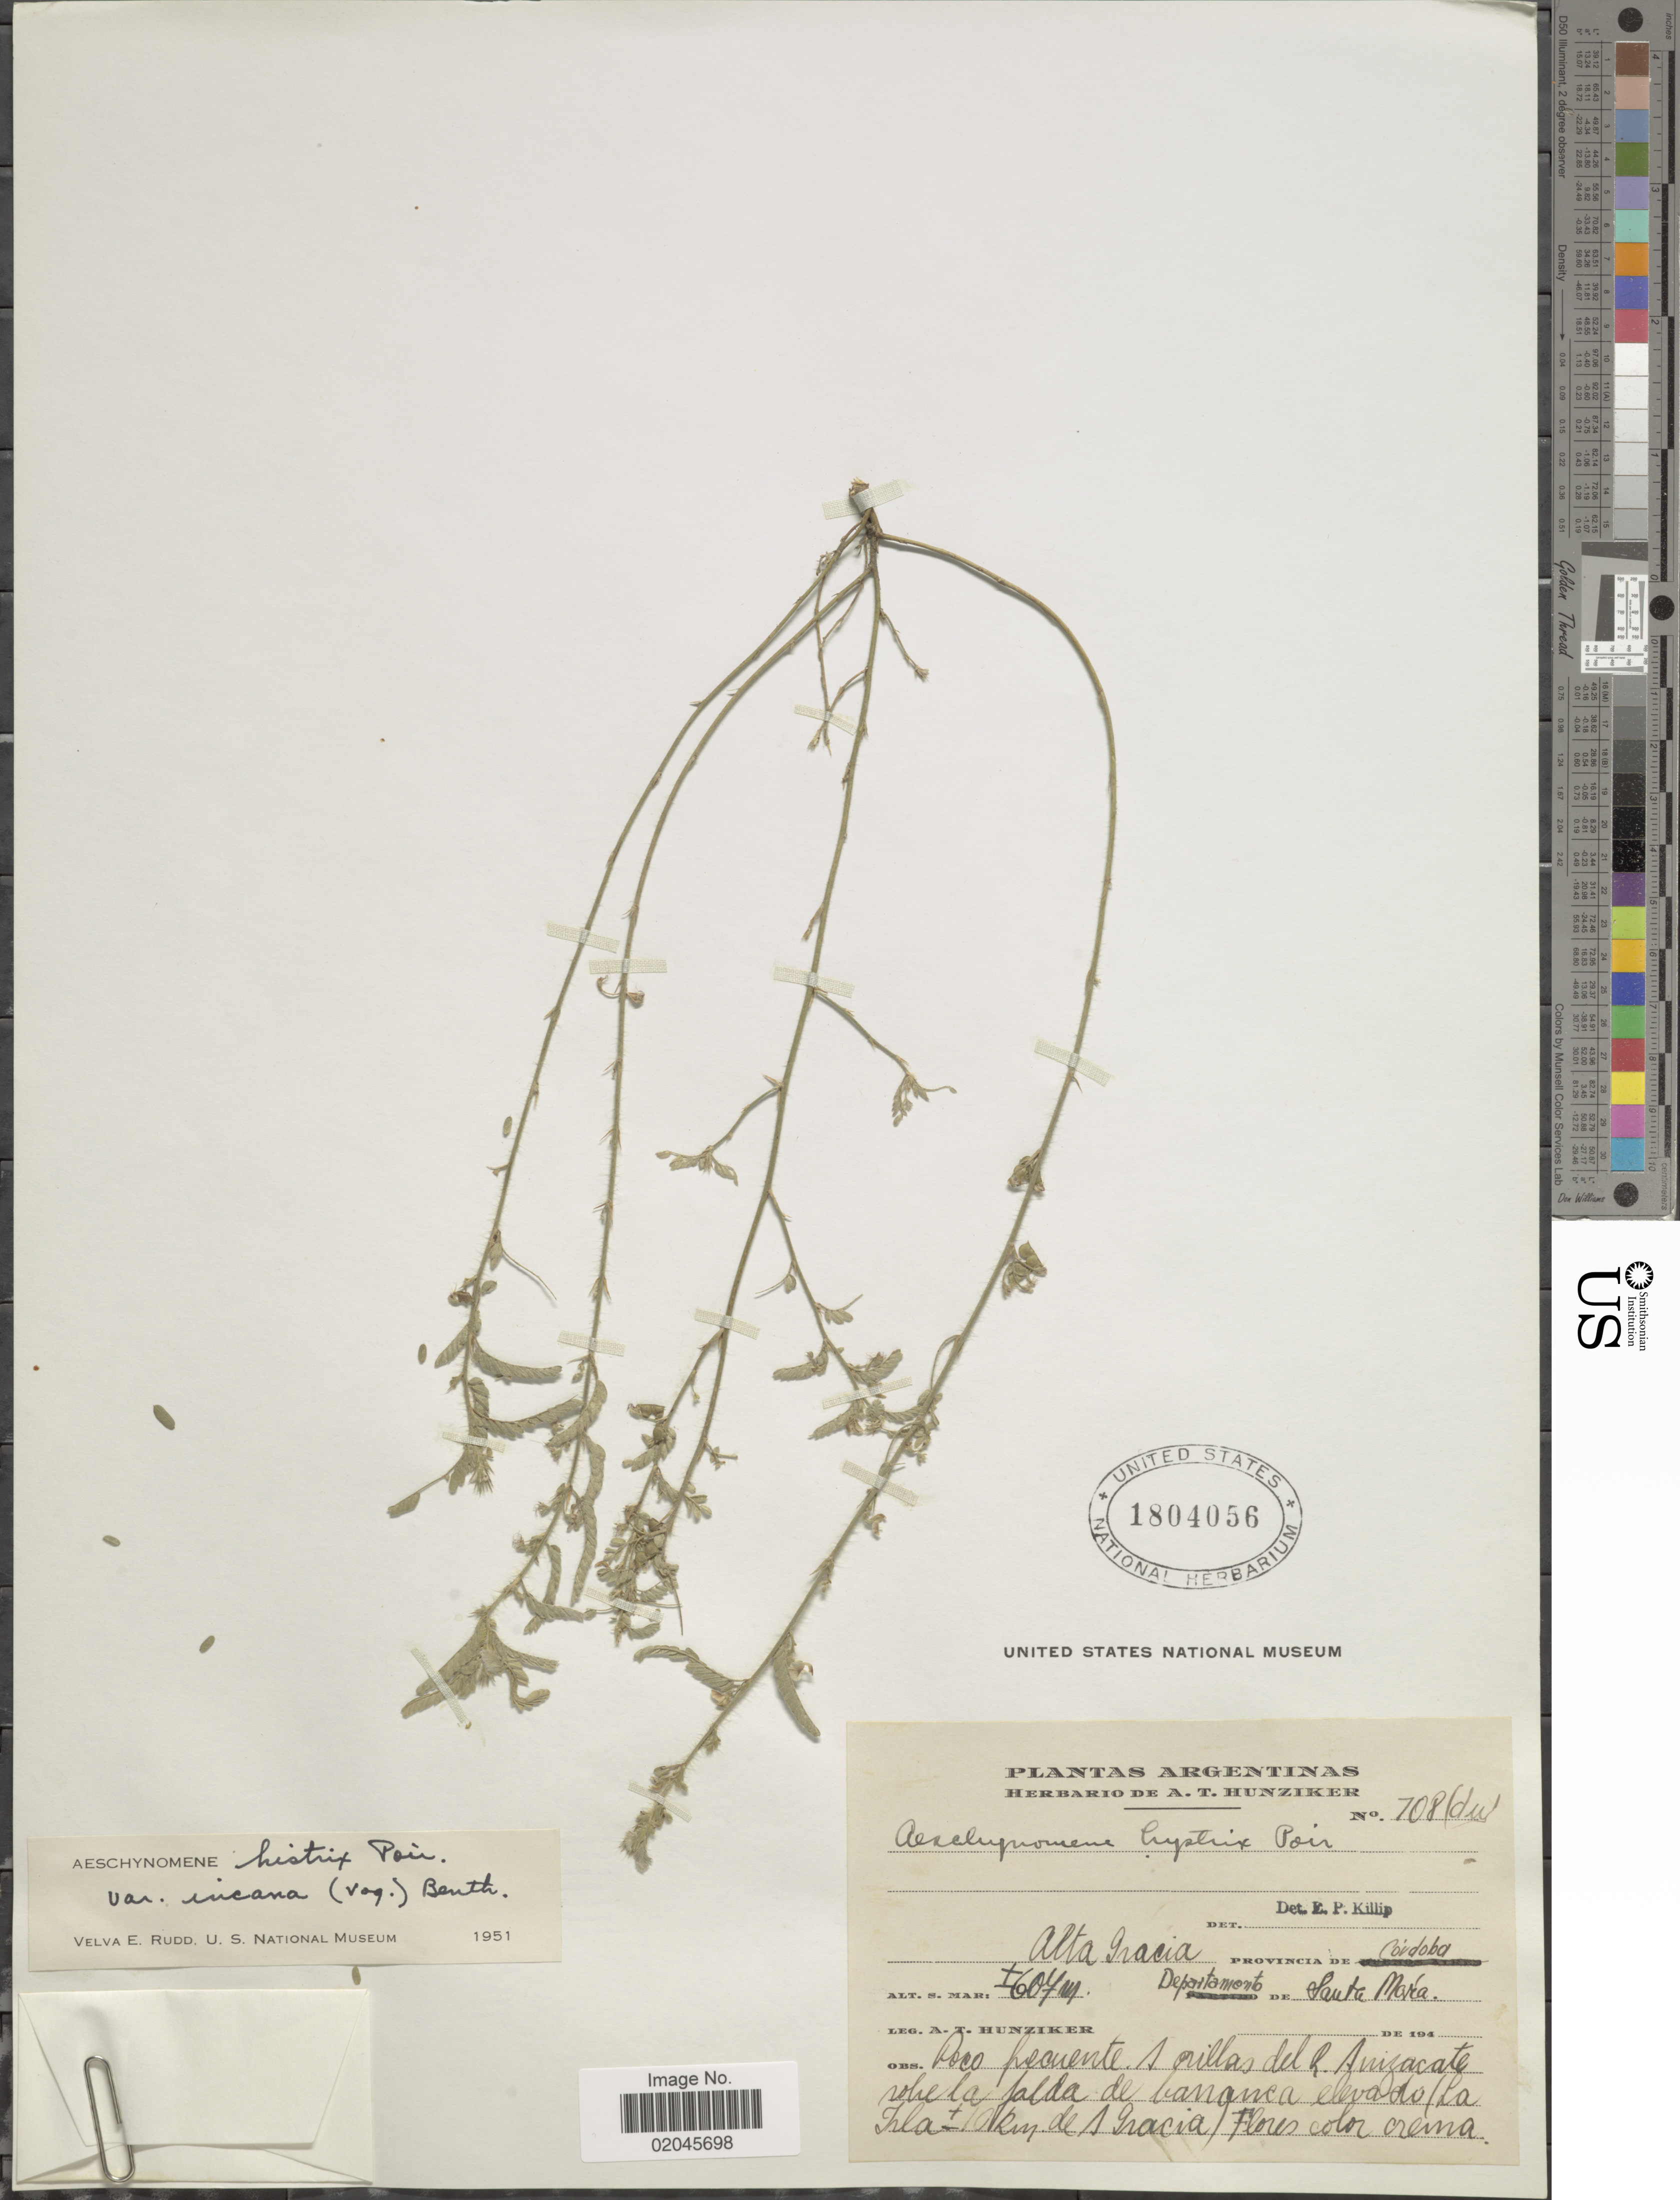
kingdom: Plantae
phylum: Tracheophyta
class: Magnoliopsida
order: Fabales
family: Fabaceae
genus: Aeschynomene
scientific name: Aeschynomene histrix var. incana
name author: Benth.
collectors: A. T. Hunziker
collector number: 708(du)*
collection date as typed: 194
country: Argentina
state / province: Cordoba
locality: Alta Gracia, Departamento de Santa Mará.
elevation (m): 607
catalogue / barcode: US 1804056